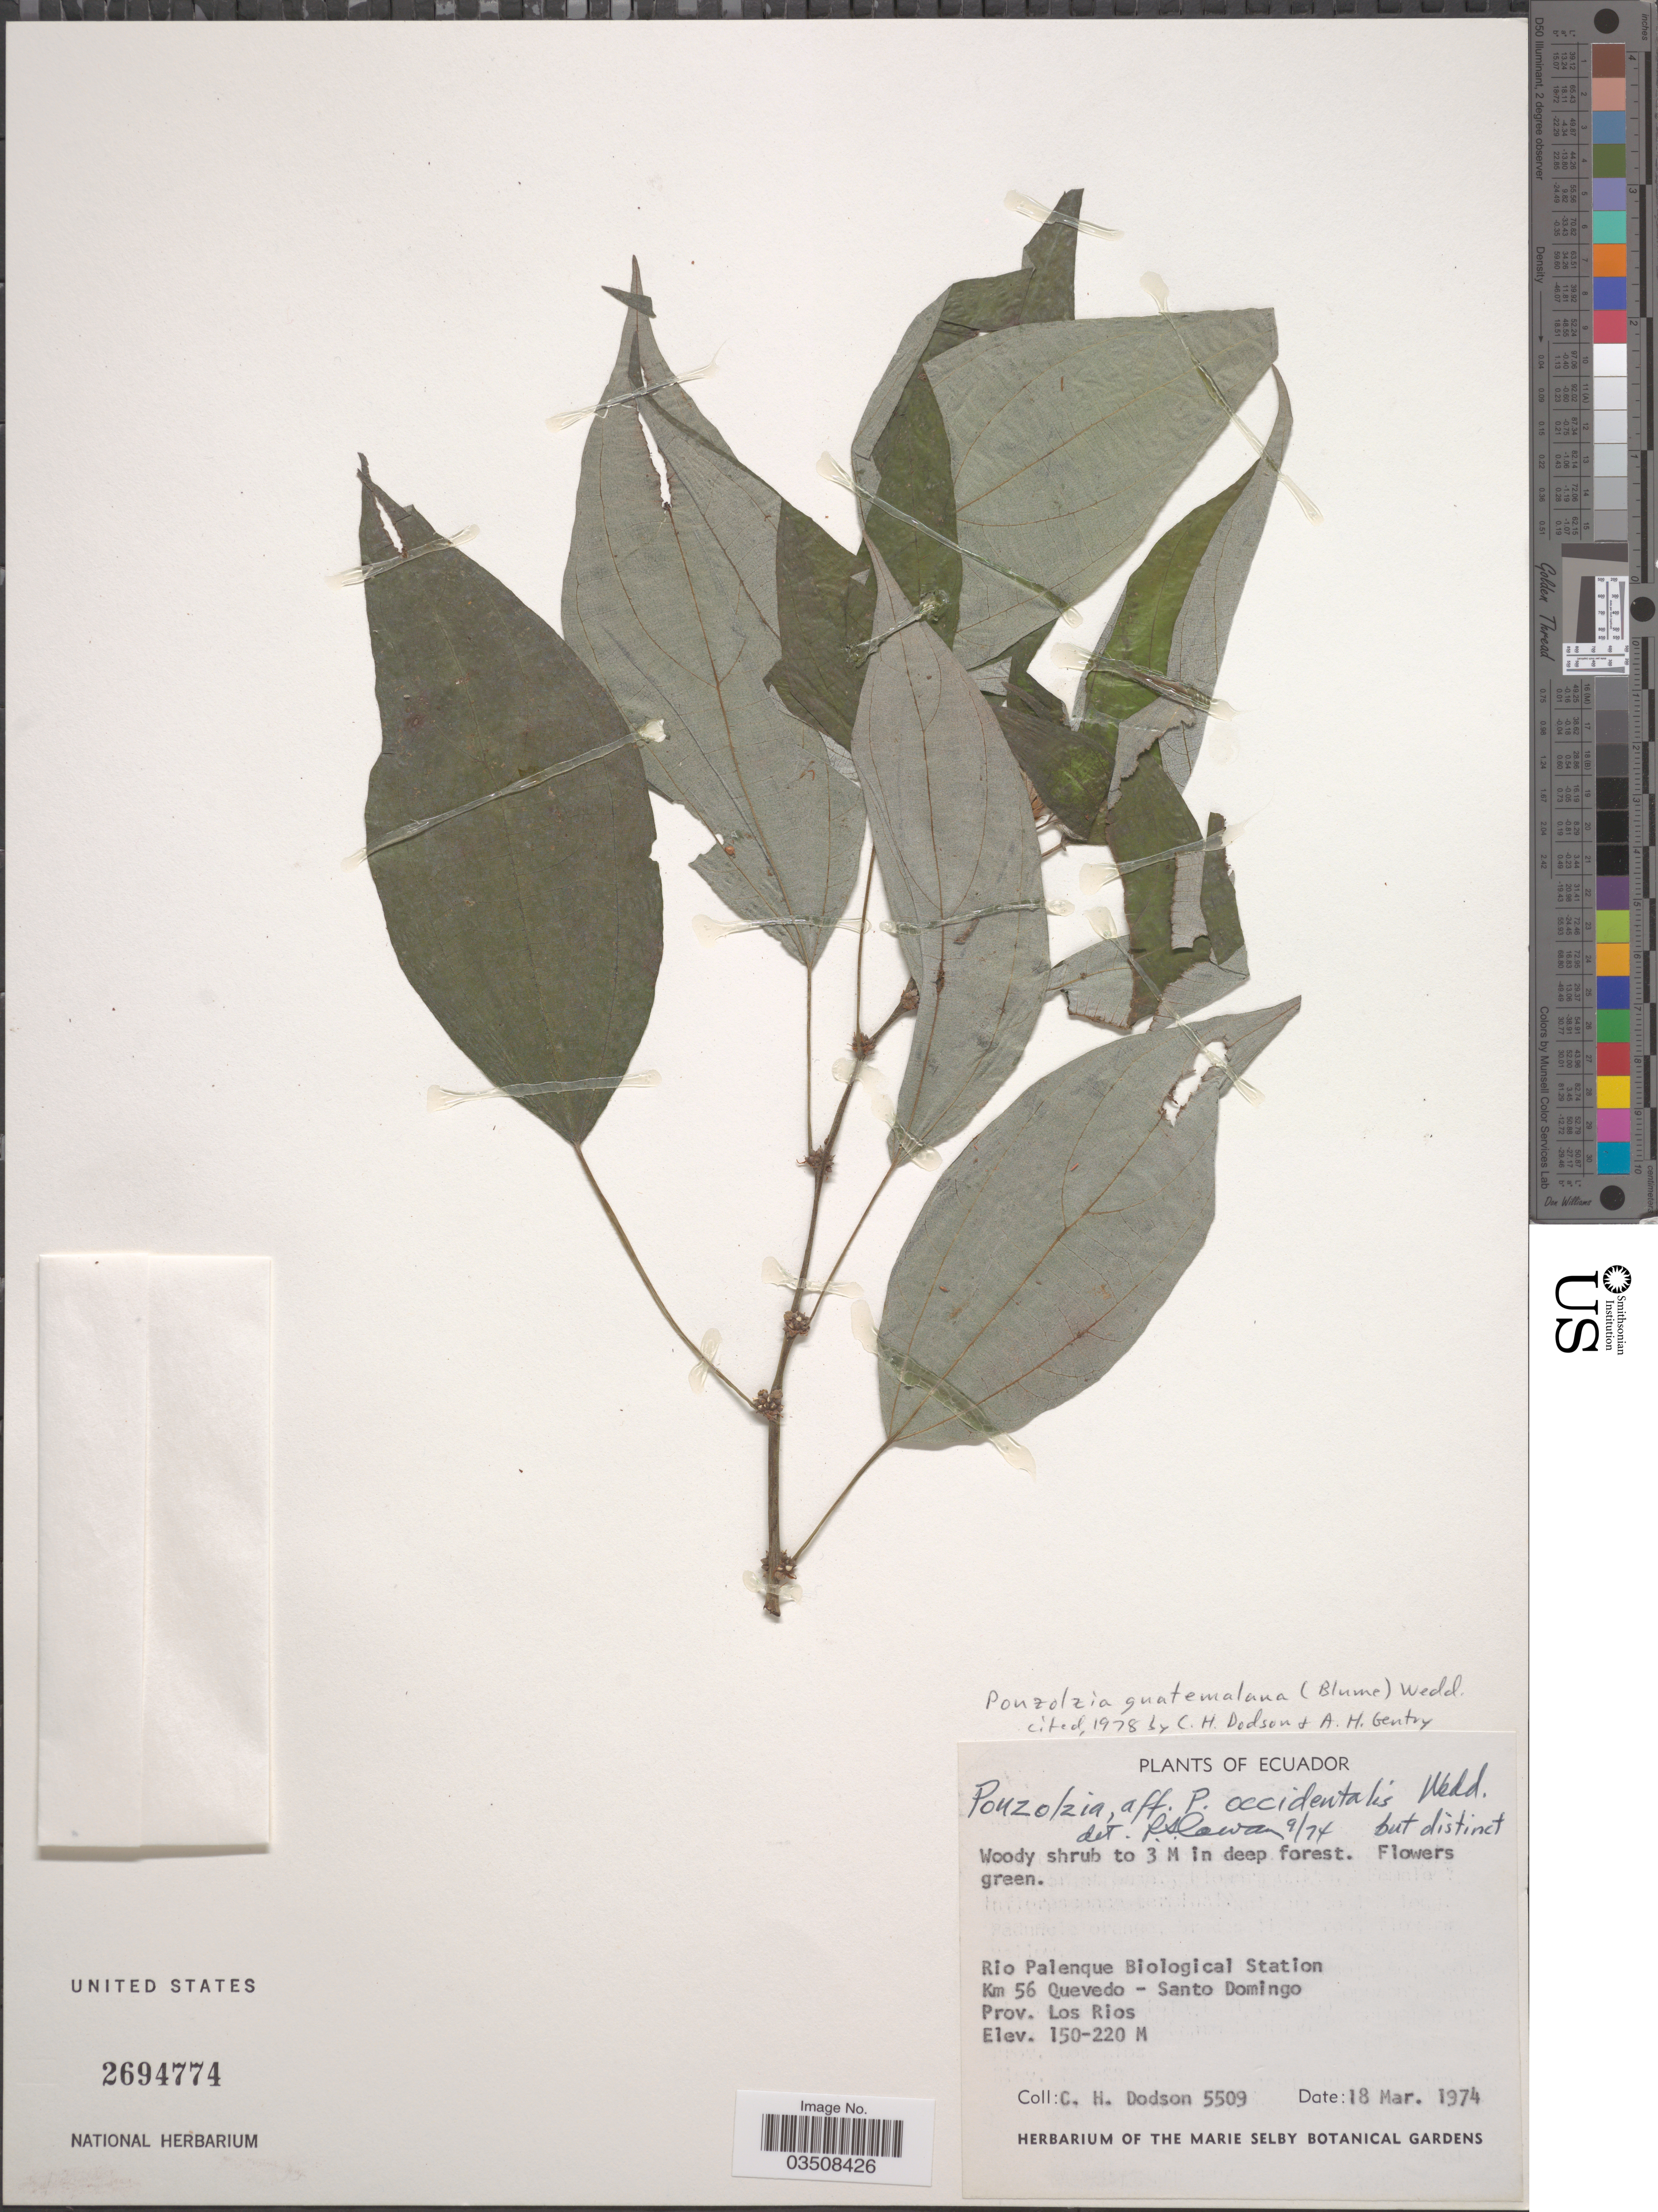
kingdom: Plantae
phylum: Tracheophyta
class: Magnoliopsida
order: Rosales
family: Urticaceae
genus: Pouzolzia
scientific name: Pouzolzia guatemalana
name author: (Blume) Wedd.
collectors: H. C. Dodson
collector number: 5509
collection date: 1974-03-18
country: Ecuador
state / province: Los Ríos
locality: Rio Palenque Biological Station. Km 56 Quevedo - Santo Domingo.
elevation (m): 150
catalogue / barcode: US 2694774